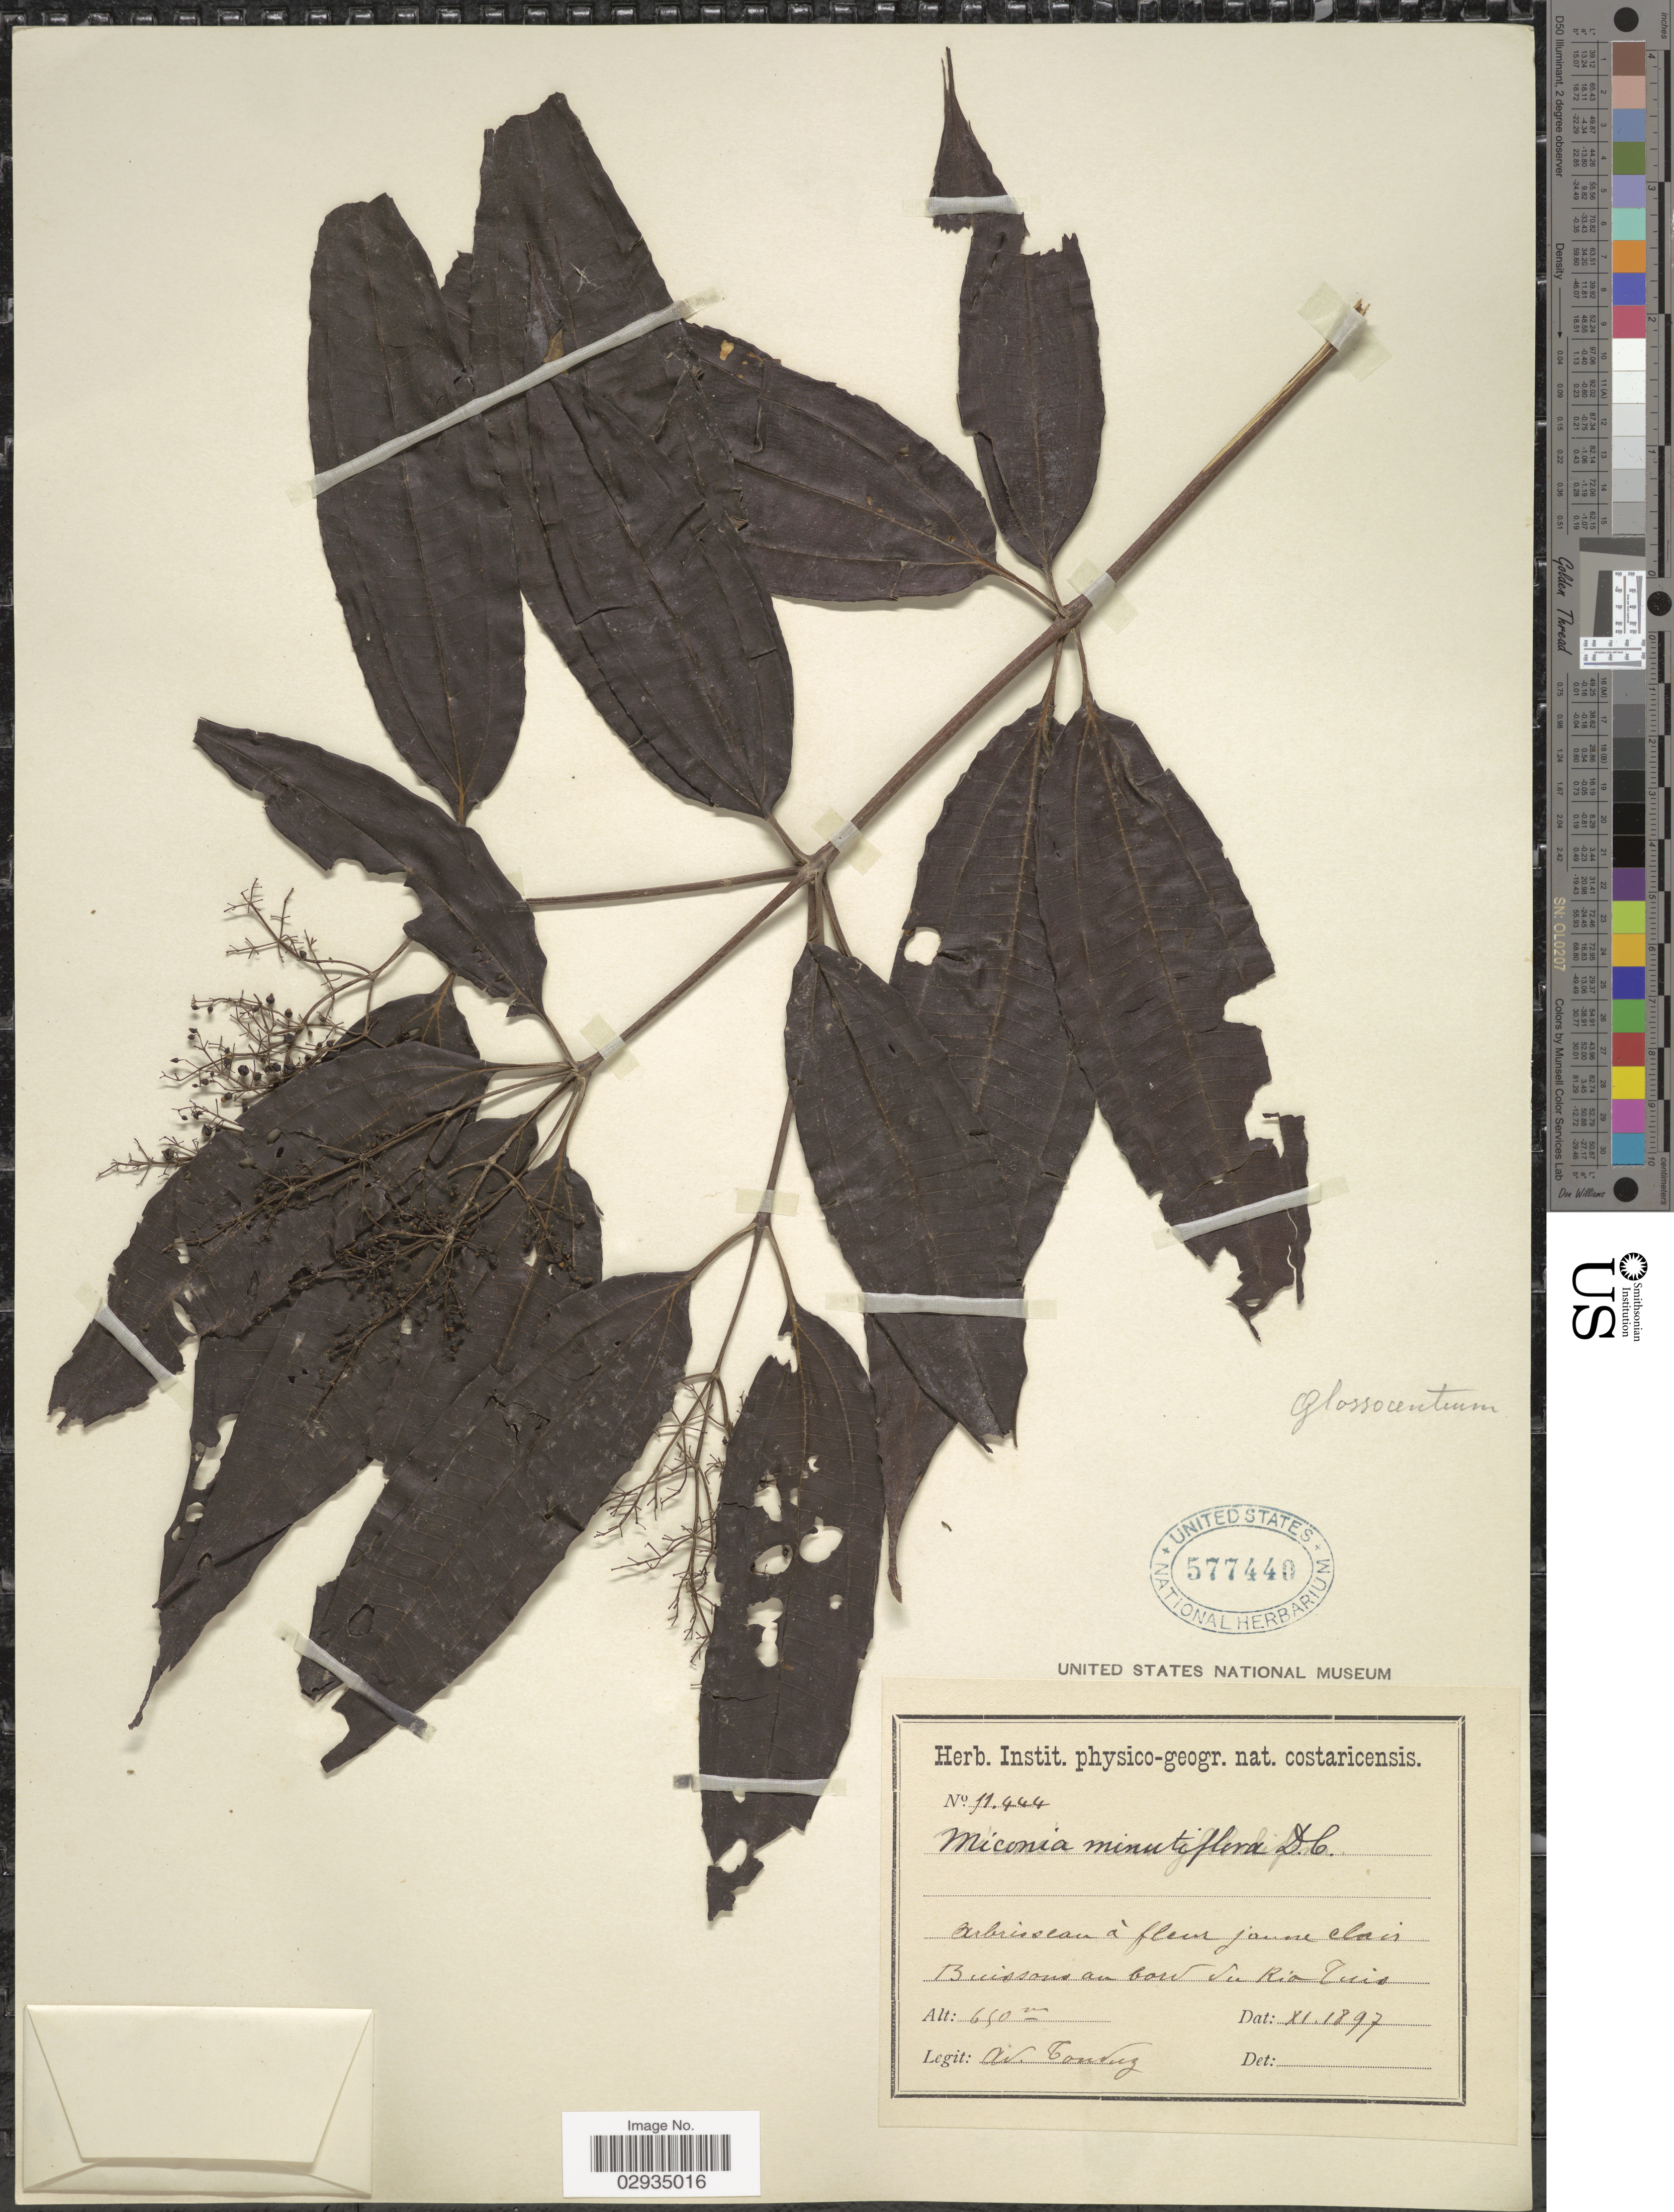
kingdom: Plantae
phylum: Tracheophyta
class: Magnoliopsida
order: Myrtales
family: Melastomataceae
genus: Miconia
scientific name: Miconia longifolia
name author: (Aubl.) DC.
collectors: A. Tonduz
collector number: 11444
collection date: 1897-11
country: Costa Rica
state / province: Cartago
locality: Buissons au bord du Río Tuis.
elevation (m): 650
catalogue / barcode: US 577440